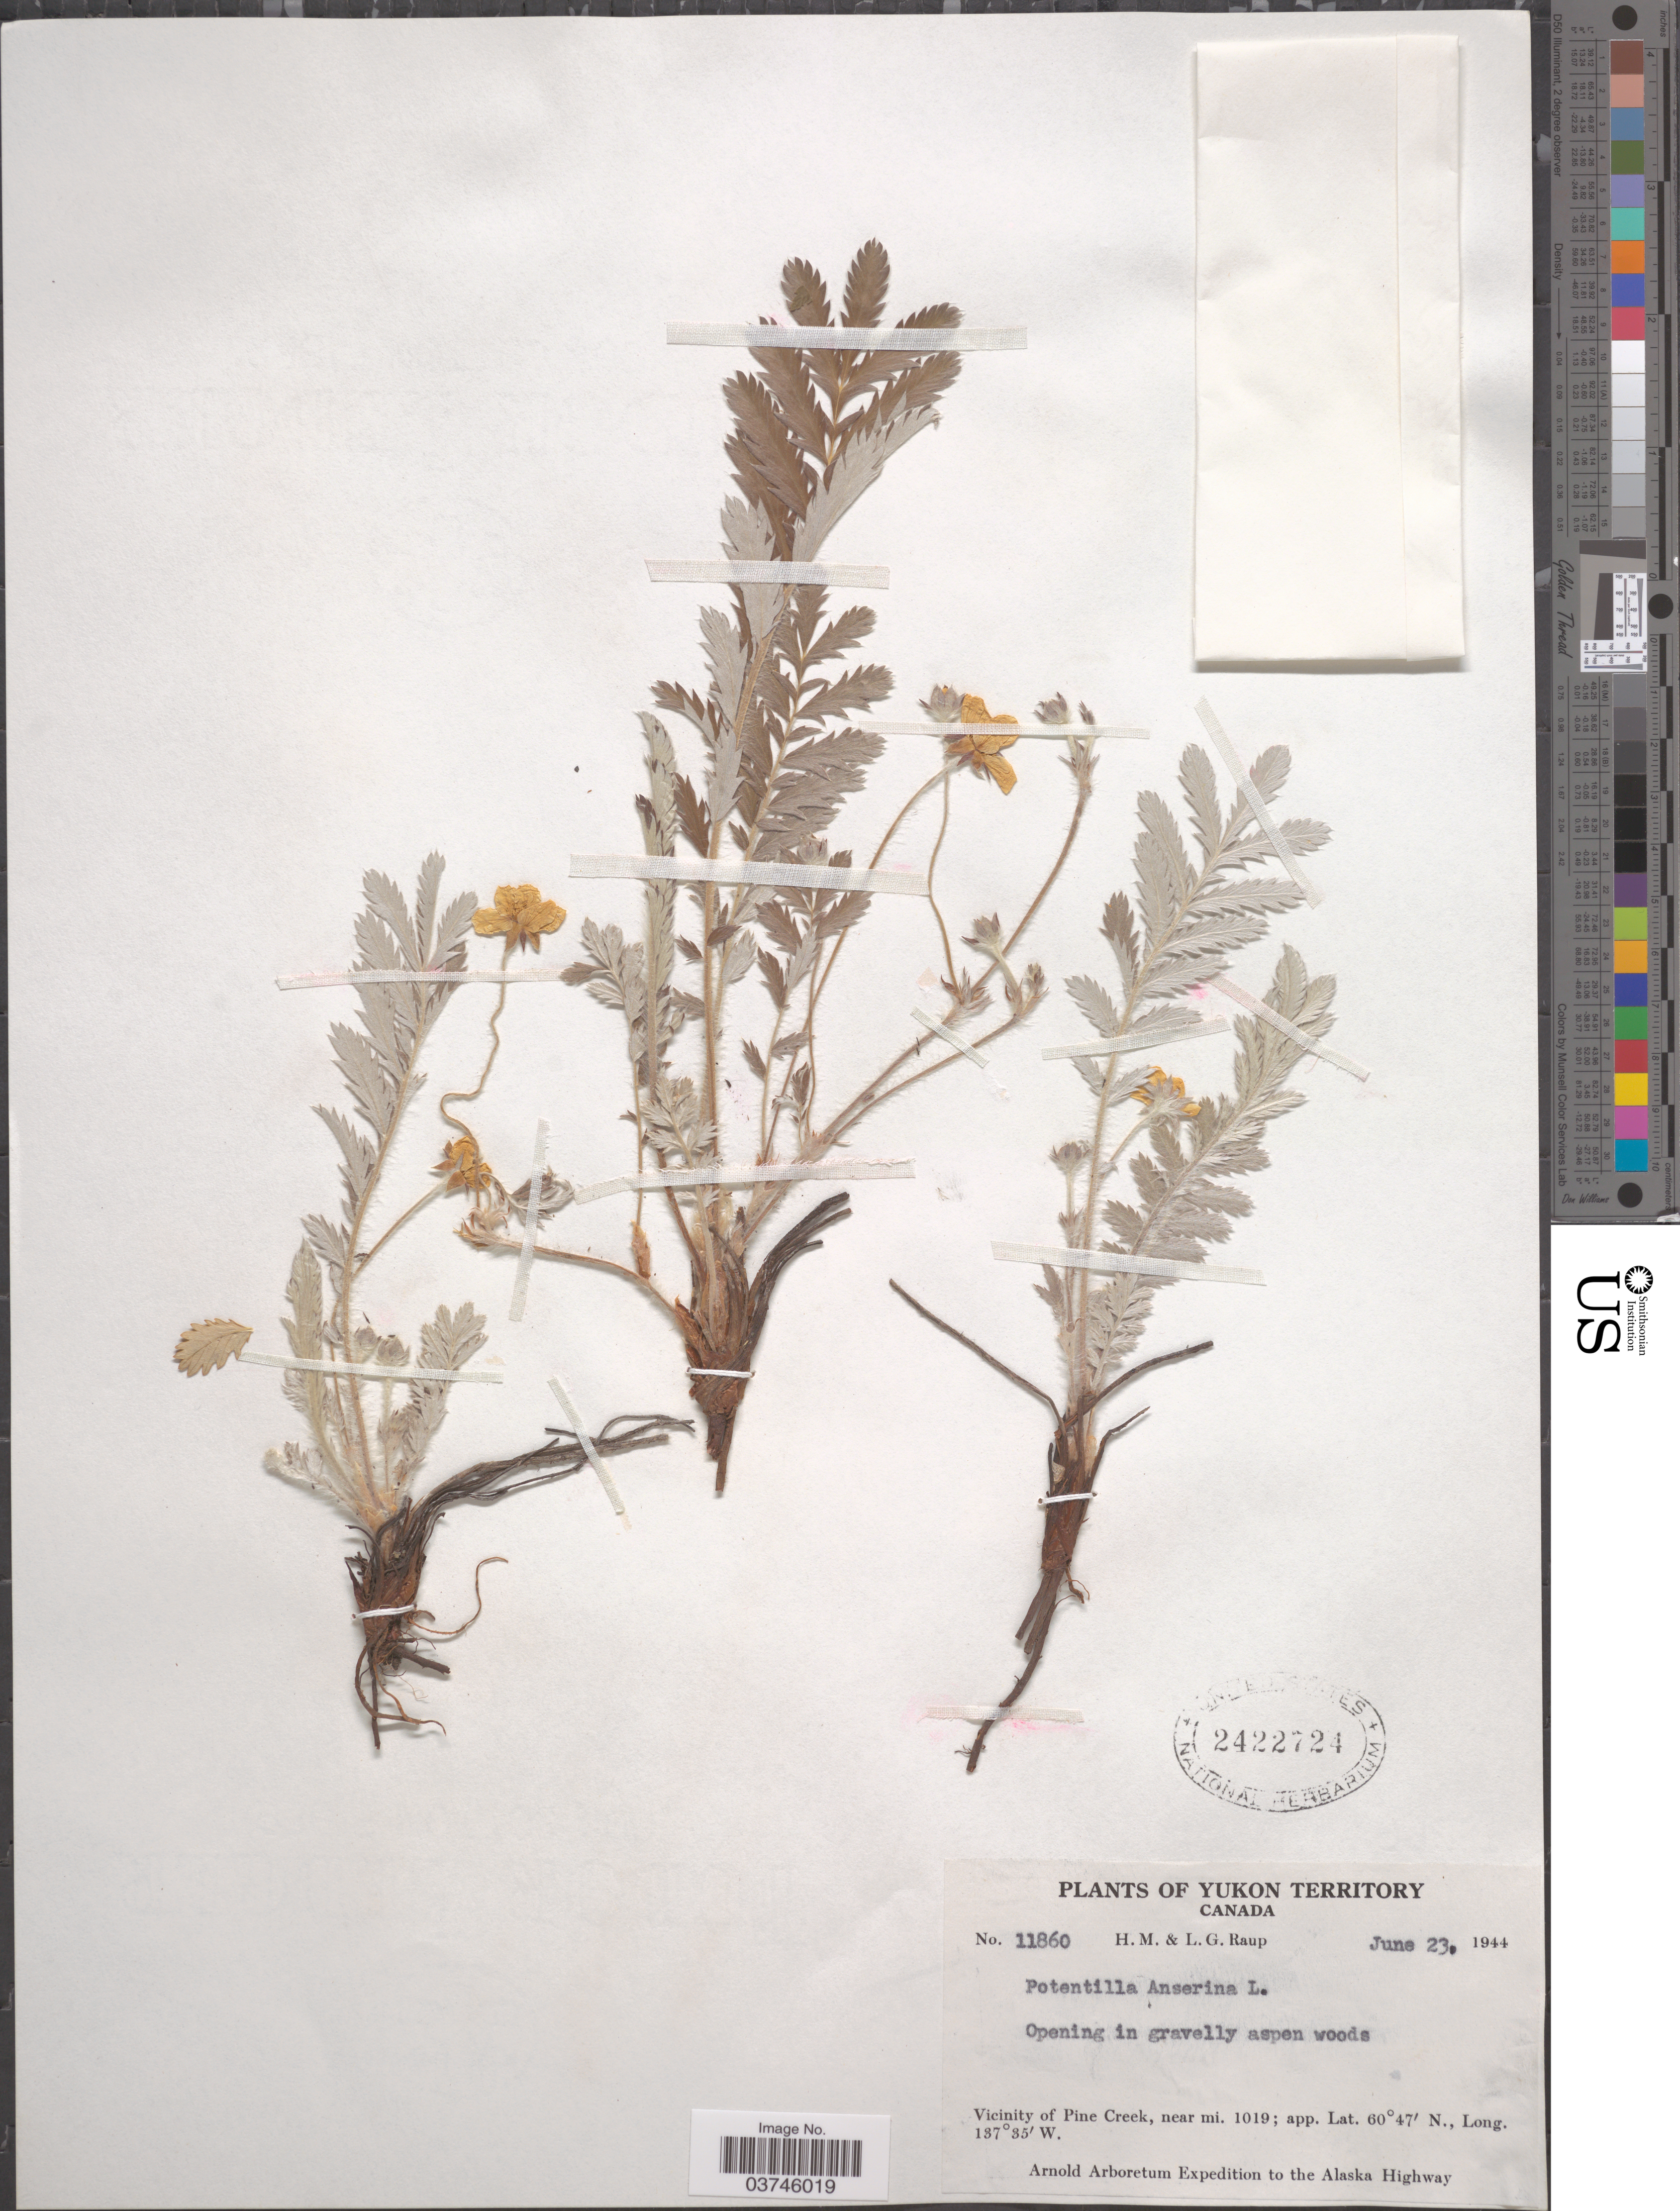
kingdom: Plantae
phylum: Tracheophyta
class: Magnoliopsida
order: Rosales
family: Rosaceae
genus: Argentina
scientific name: Argentina anserina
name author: (L.) Rydb.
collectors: H. Raup & L. Raup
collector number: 11860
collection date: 1944-06-23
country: Canada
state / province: Yukon Territory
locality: Vicinity of Pine Creek, near mi. 1019. Alaska Highway.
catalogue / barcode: US 2422724